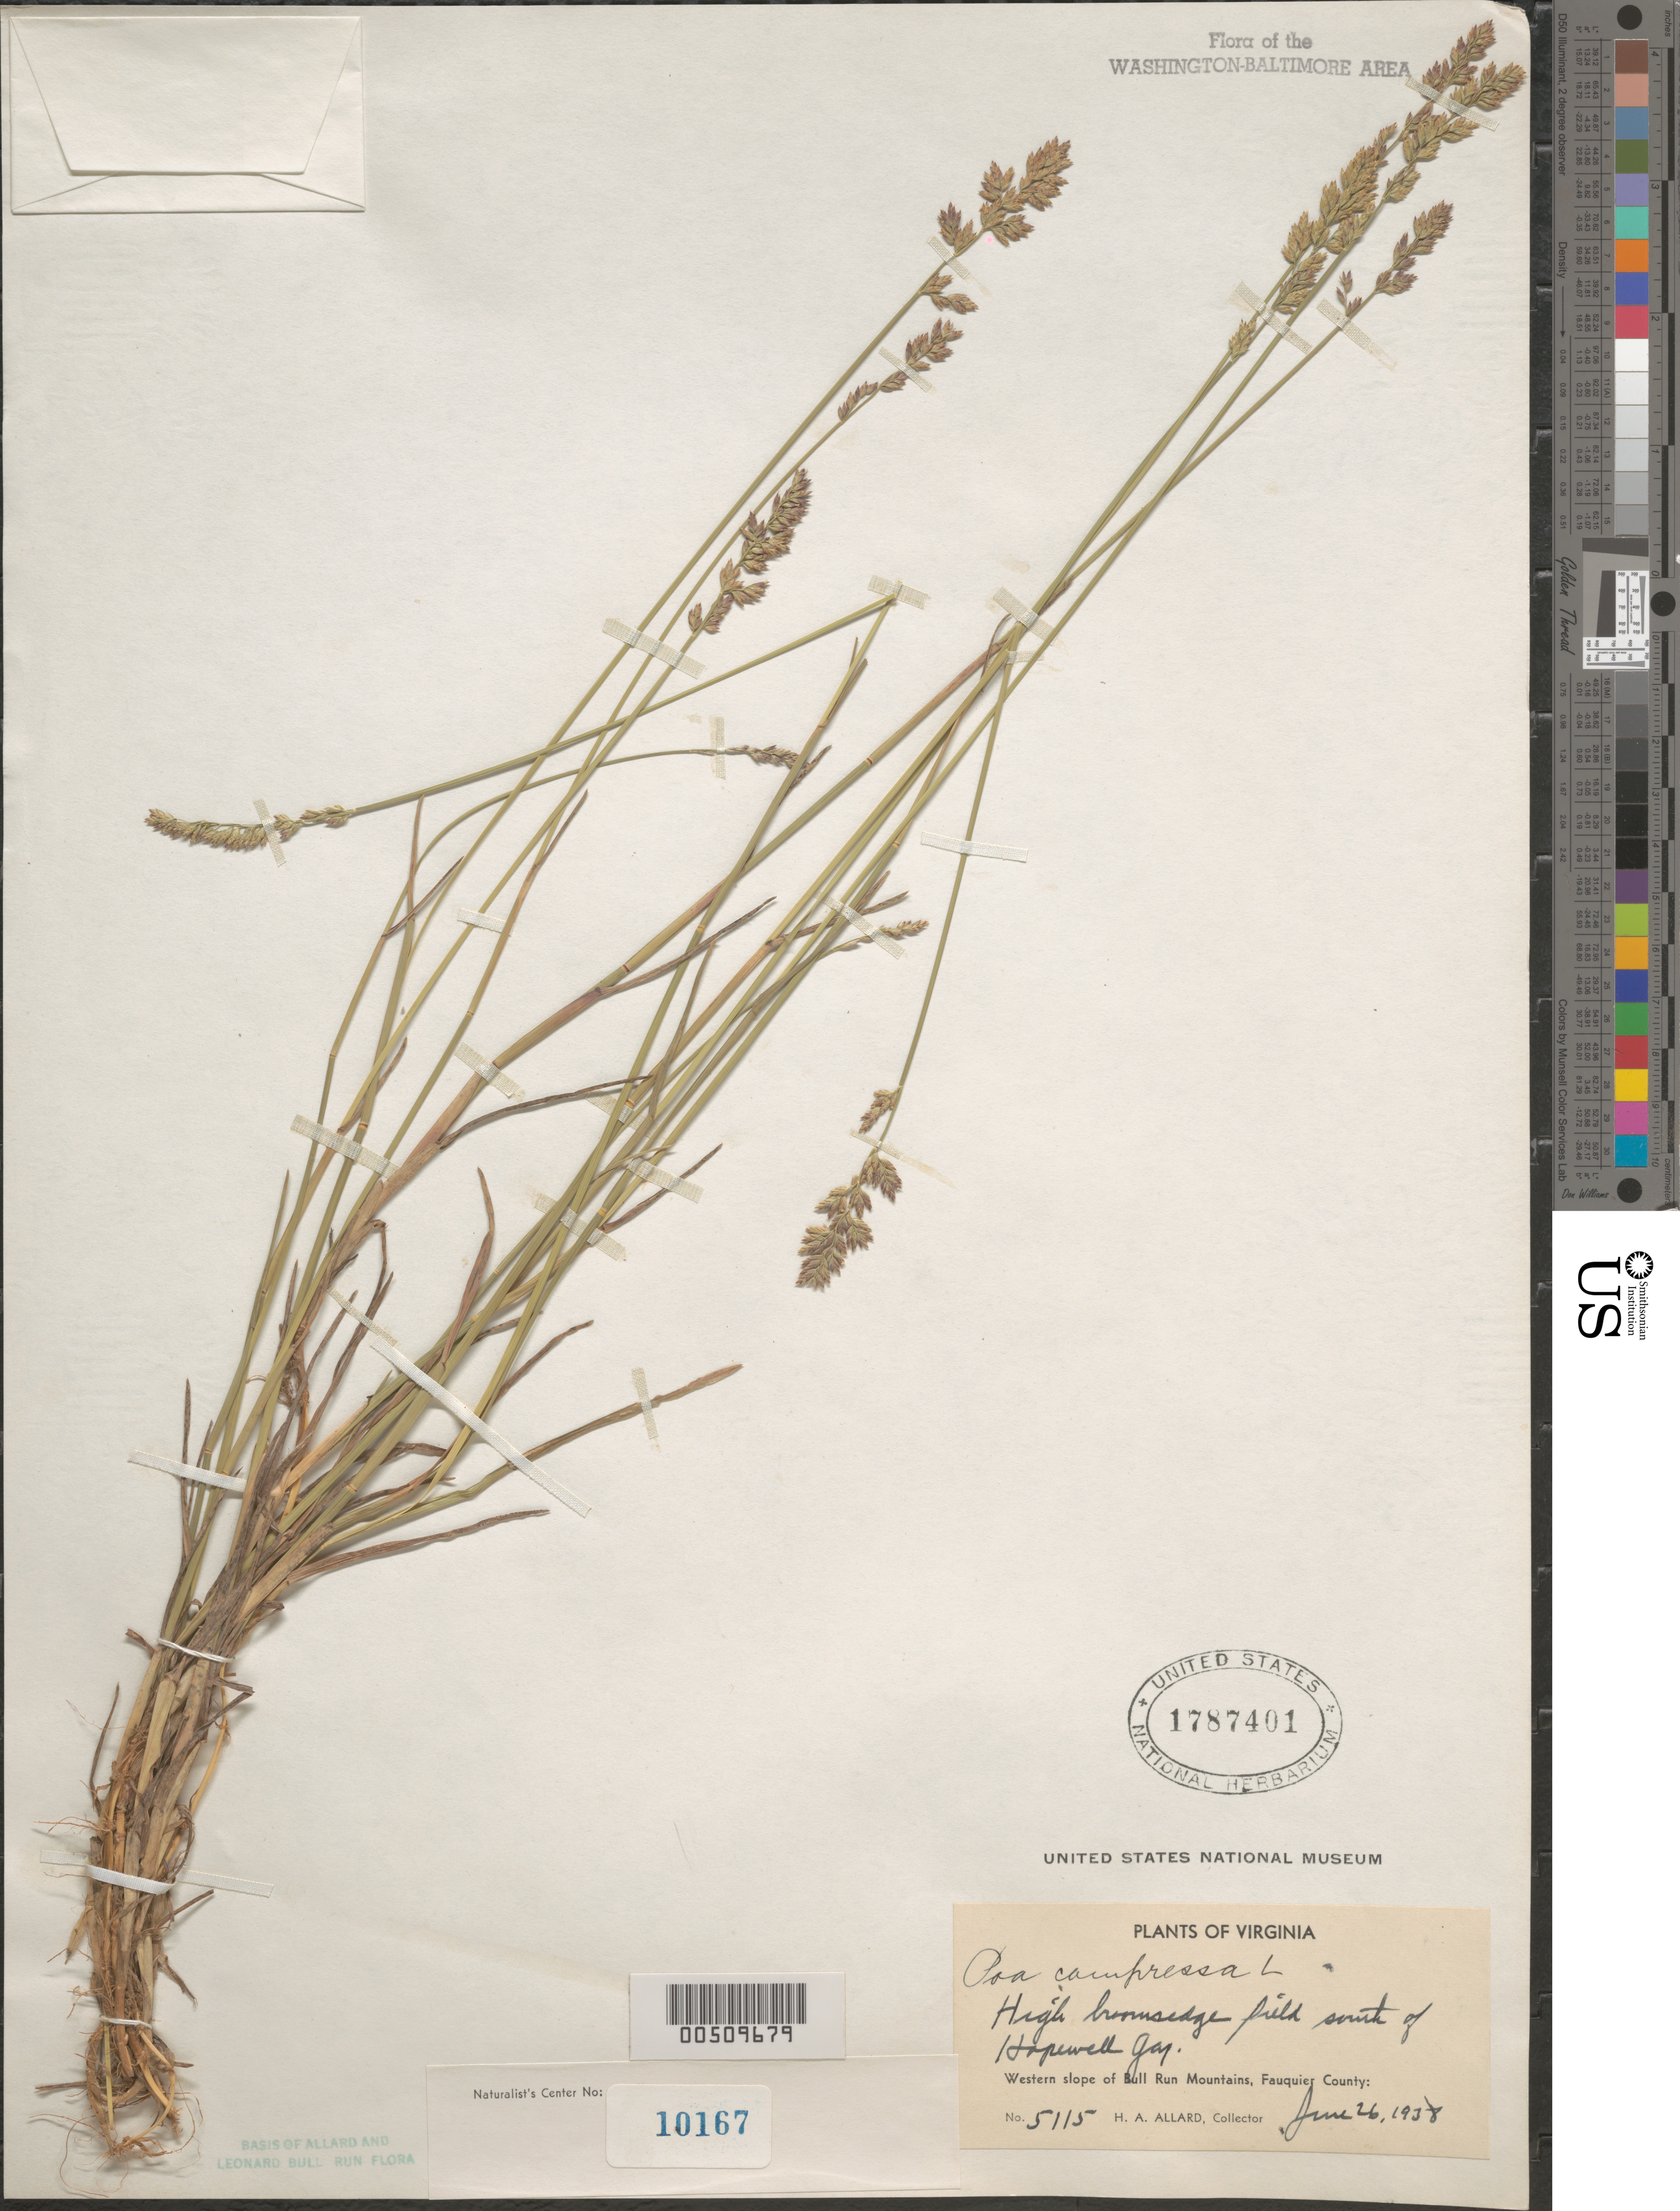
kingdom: Plantae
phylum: Tracheophyta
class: Liliopsida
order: Poales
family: Poaceae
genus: Poa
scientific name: Poa compressa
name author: L.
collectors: H. A. Allard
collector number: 5115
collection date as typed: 26 Jun 1938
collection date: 1938-06-26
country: United States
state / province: Virginia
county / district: Fauquier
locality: Bull Run Mts., S of Hopewell Gap Bull Run Mts.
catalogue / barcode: US 1787401